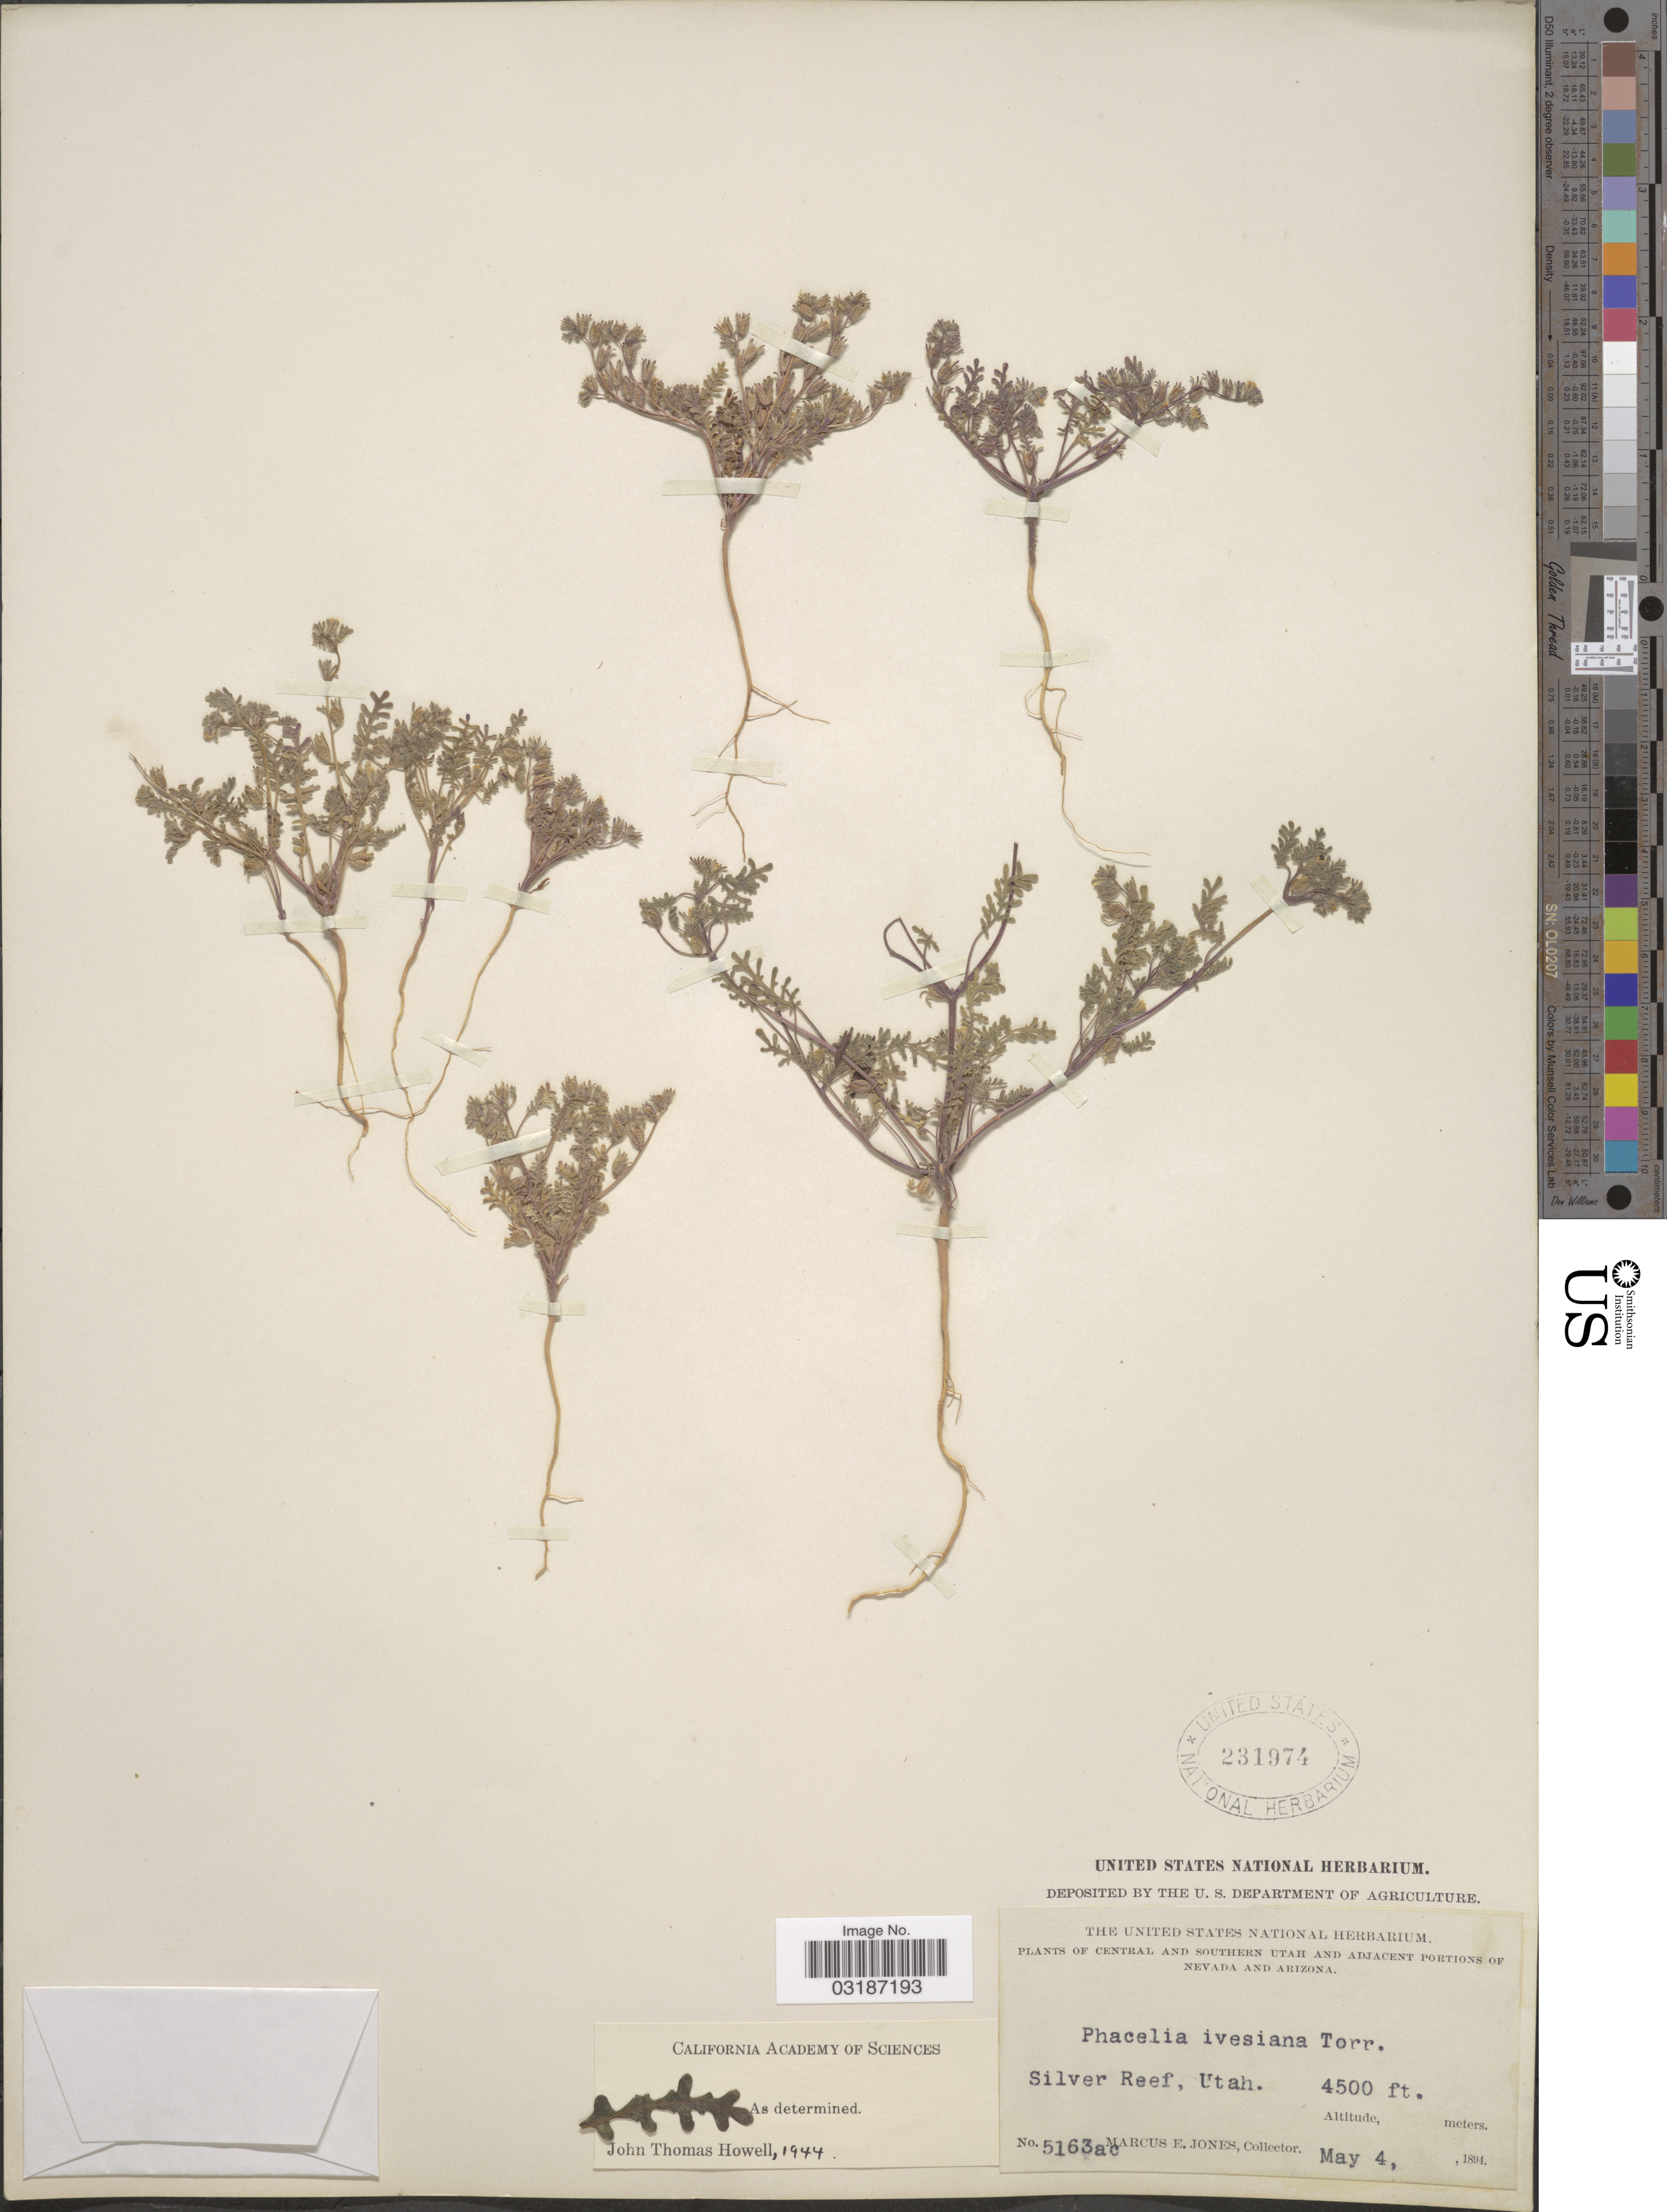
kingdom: Plantae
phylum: Tracheophyta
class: Magnoliopsida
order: Boraginales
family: Hydrophyllaceae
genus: Phacelia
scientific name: Phacelia ivesiana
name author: Torr.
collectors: M. E. Jones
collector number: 5163ac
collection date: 1894-05-04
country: United States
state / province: Utah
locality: Central and Southern Utah. Silver Reef.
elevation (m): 1372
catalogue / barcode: US 231974